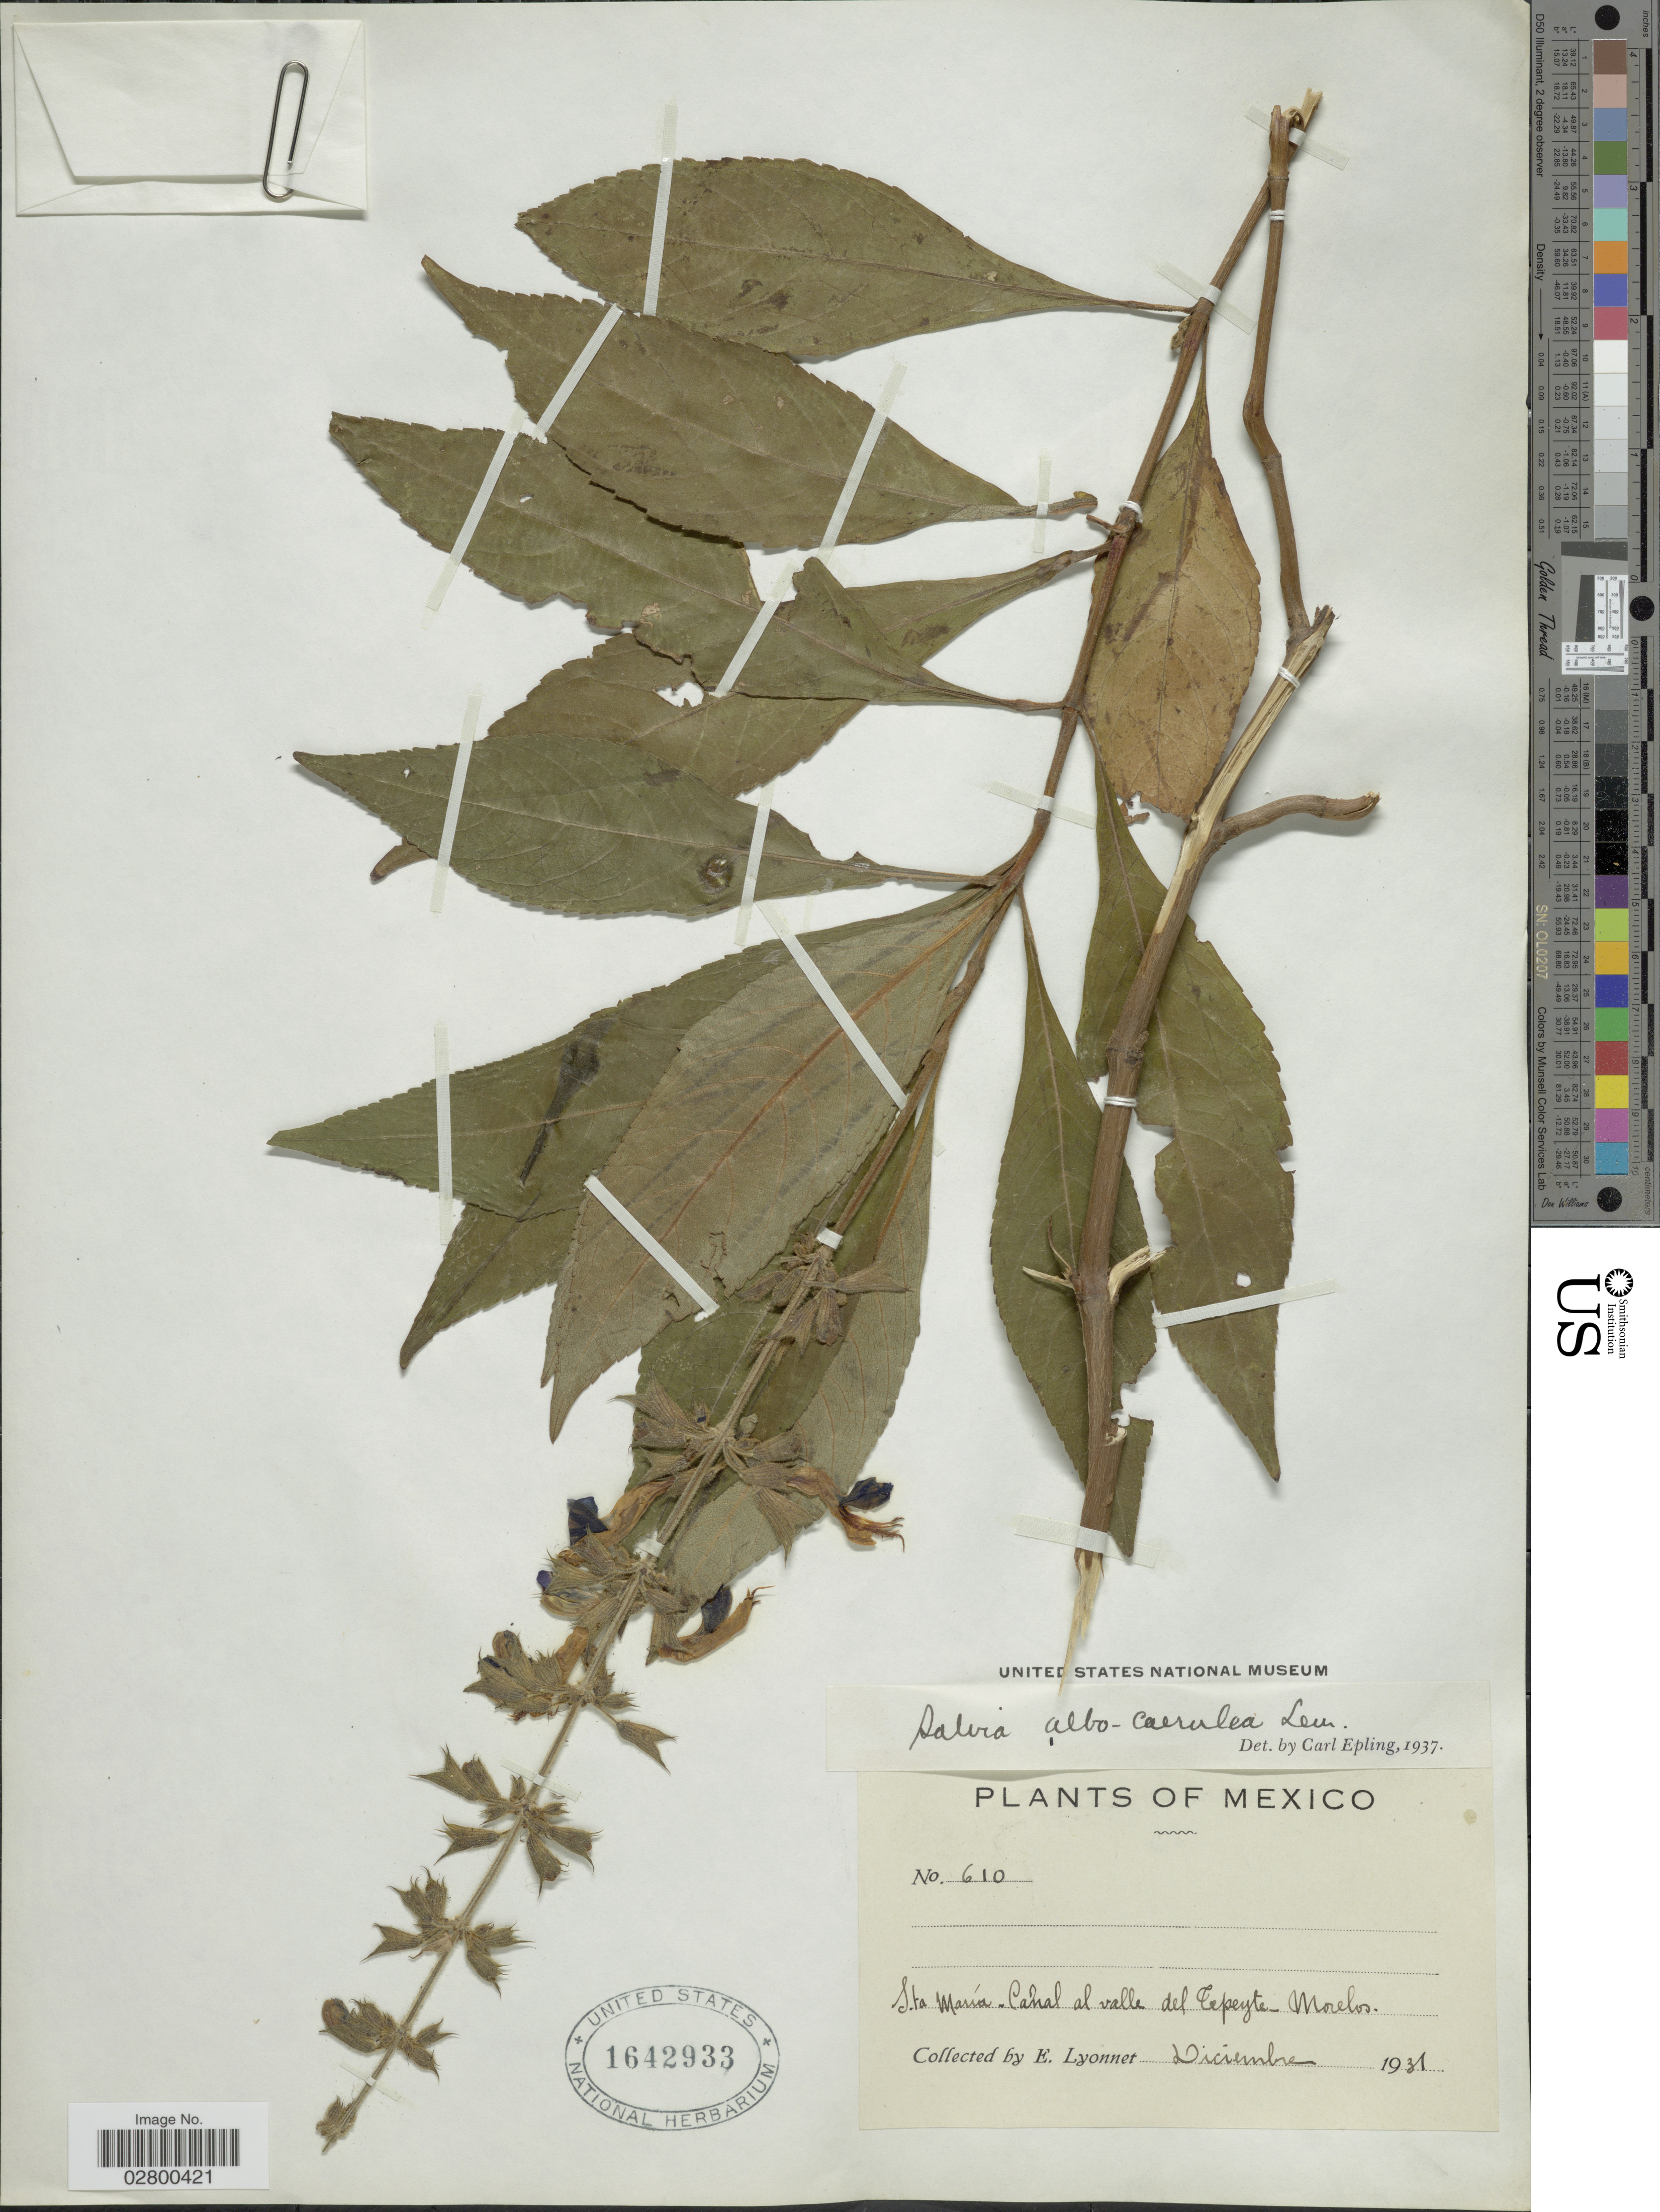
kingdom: Plantae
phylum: Tracheophyta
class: Magnoliopsida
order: Lamiales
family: Lamiaceae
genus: Salvia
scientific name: Salvia albocaerulea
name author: Linden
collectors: E. Lyonnet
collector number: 610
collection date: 1931-12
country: Mexico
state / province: Morelos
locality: Sta. María, Canal al valle del Tepeyte-Morelos.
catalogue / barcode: US 1642933